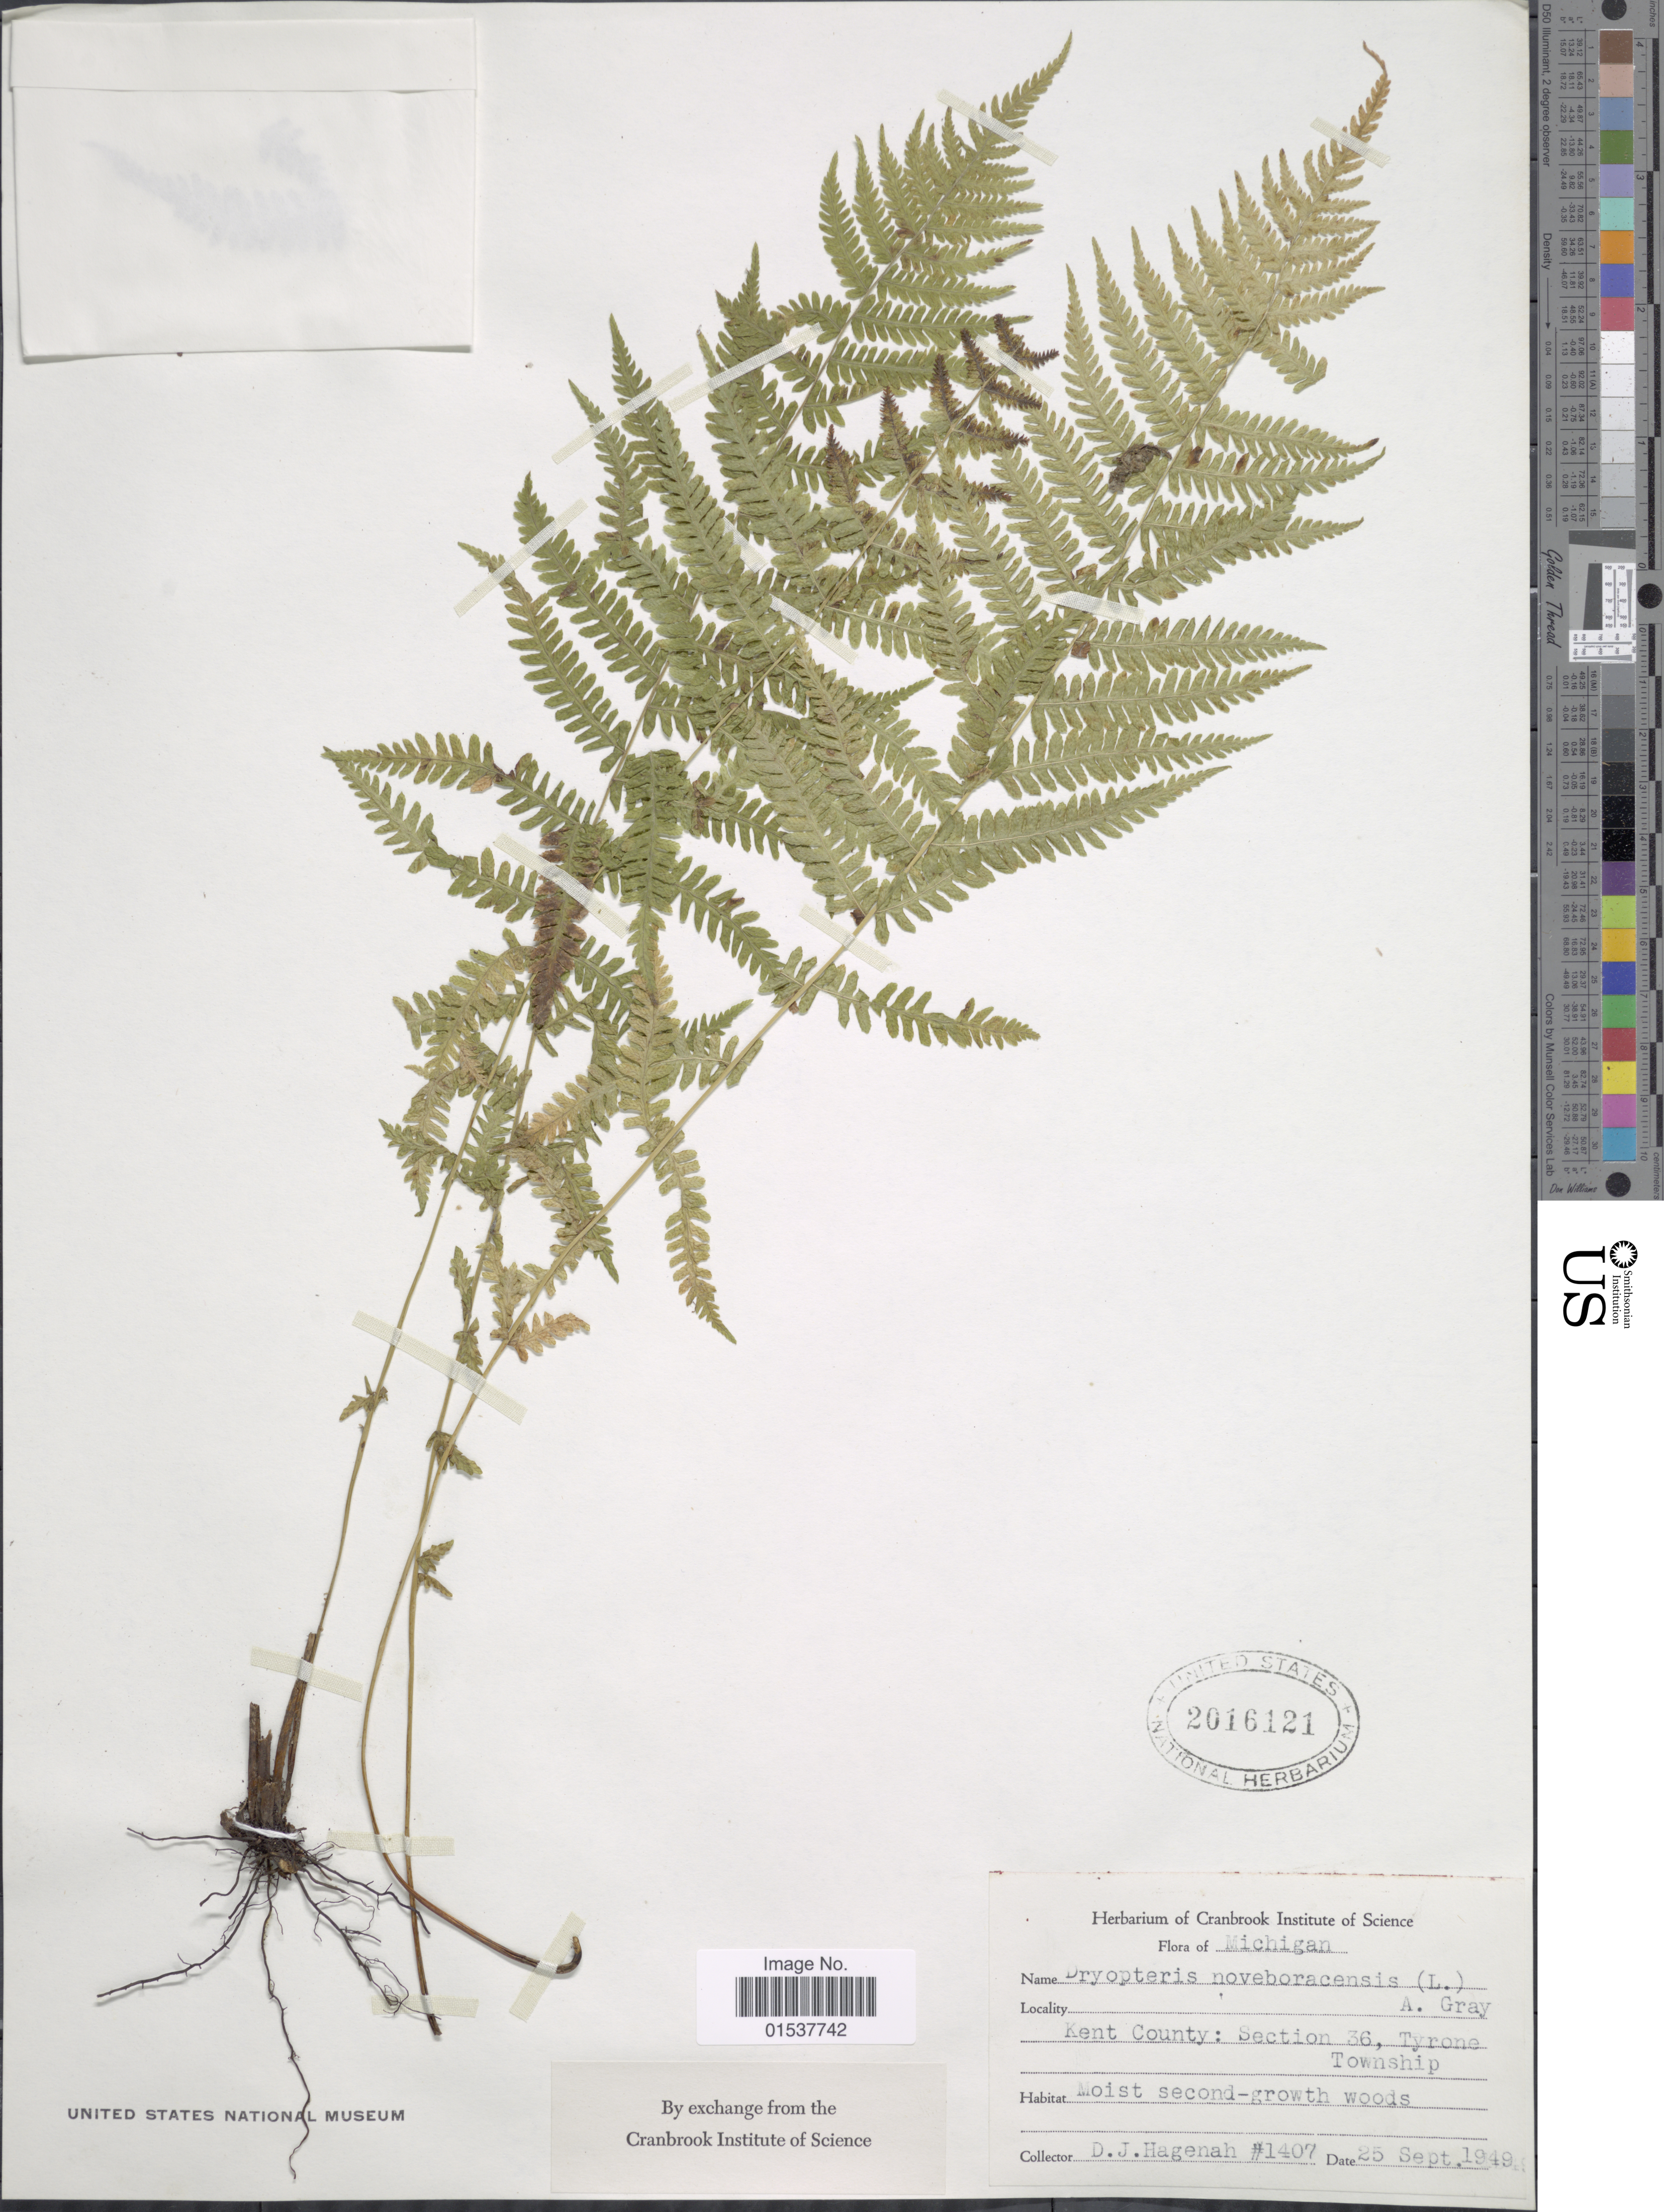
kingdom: Plantae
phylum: Tracheophyta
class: Polypodiopsida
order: Polypodiales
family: Thelypteridaceae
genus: Parathelypteris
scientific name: Parathelypteris noveboracensis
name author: (L.) Ching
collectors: D. Hagenah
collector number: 1407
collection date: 1949-09-25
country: United States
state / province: Michigan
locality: Kent County: Section 36, Tyrone Township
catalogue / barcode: US 2016121